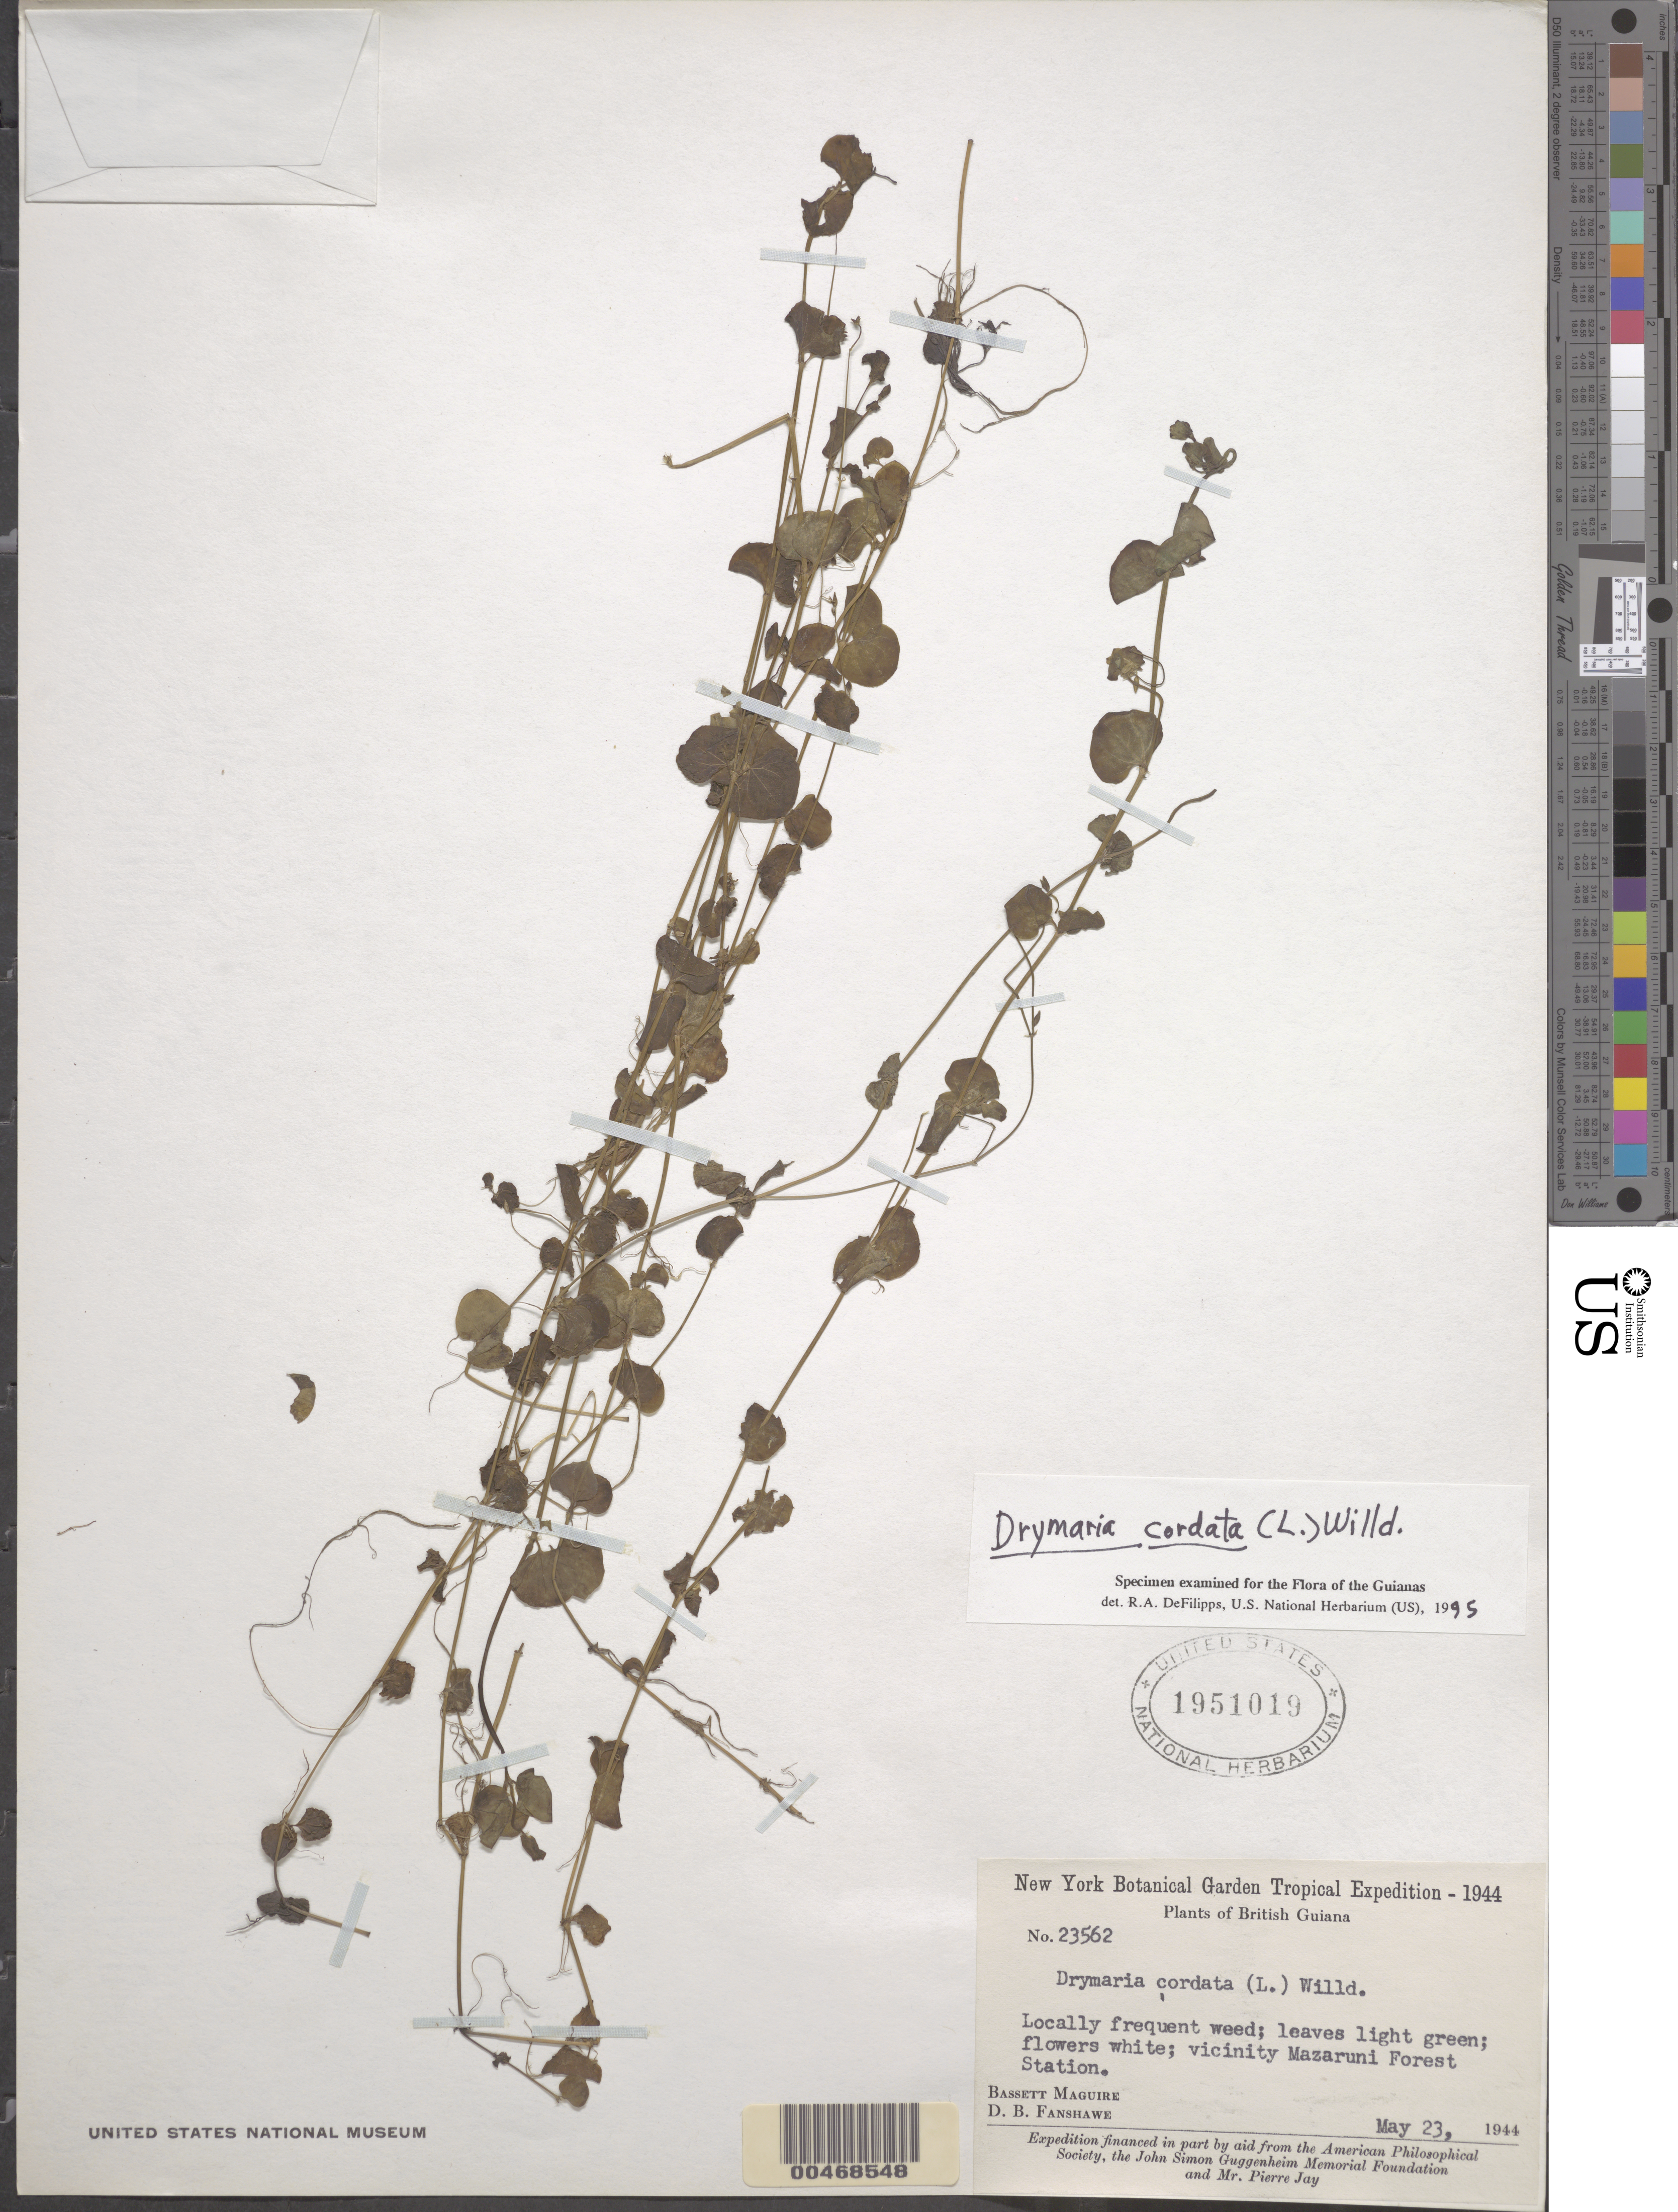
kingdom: Plantae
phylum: Tracheophyta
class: Magnoliopsida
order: Caryophyllales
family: Caryophyllaceae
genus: Drymaria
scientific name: Drymaria cordata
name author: (L.) Willd. ex Schult.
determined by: DeFilipps, R. A.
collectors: B. Maguire & D. B. Fanshawe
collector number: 23562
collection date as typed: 23 May 1944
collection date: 1944-05-23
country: Guyana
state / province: Cuyuni-Mazaruni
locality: Vicinity Mazaruni Forest Station. [In former Mazaruni-Potaro Region.]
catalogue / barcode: US 1951019